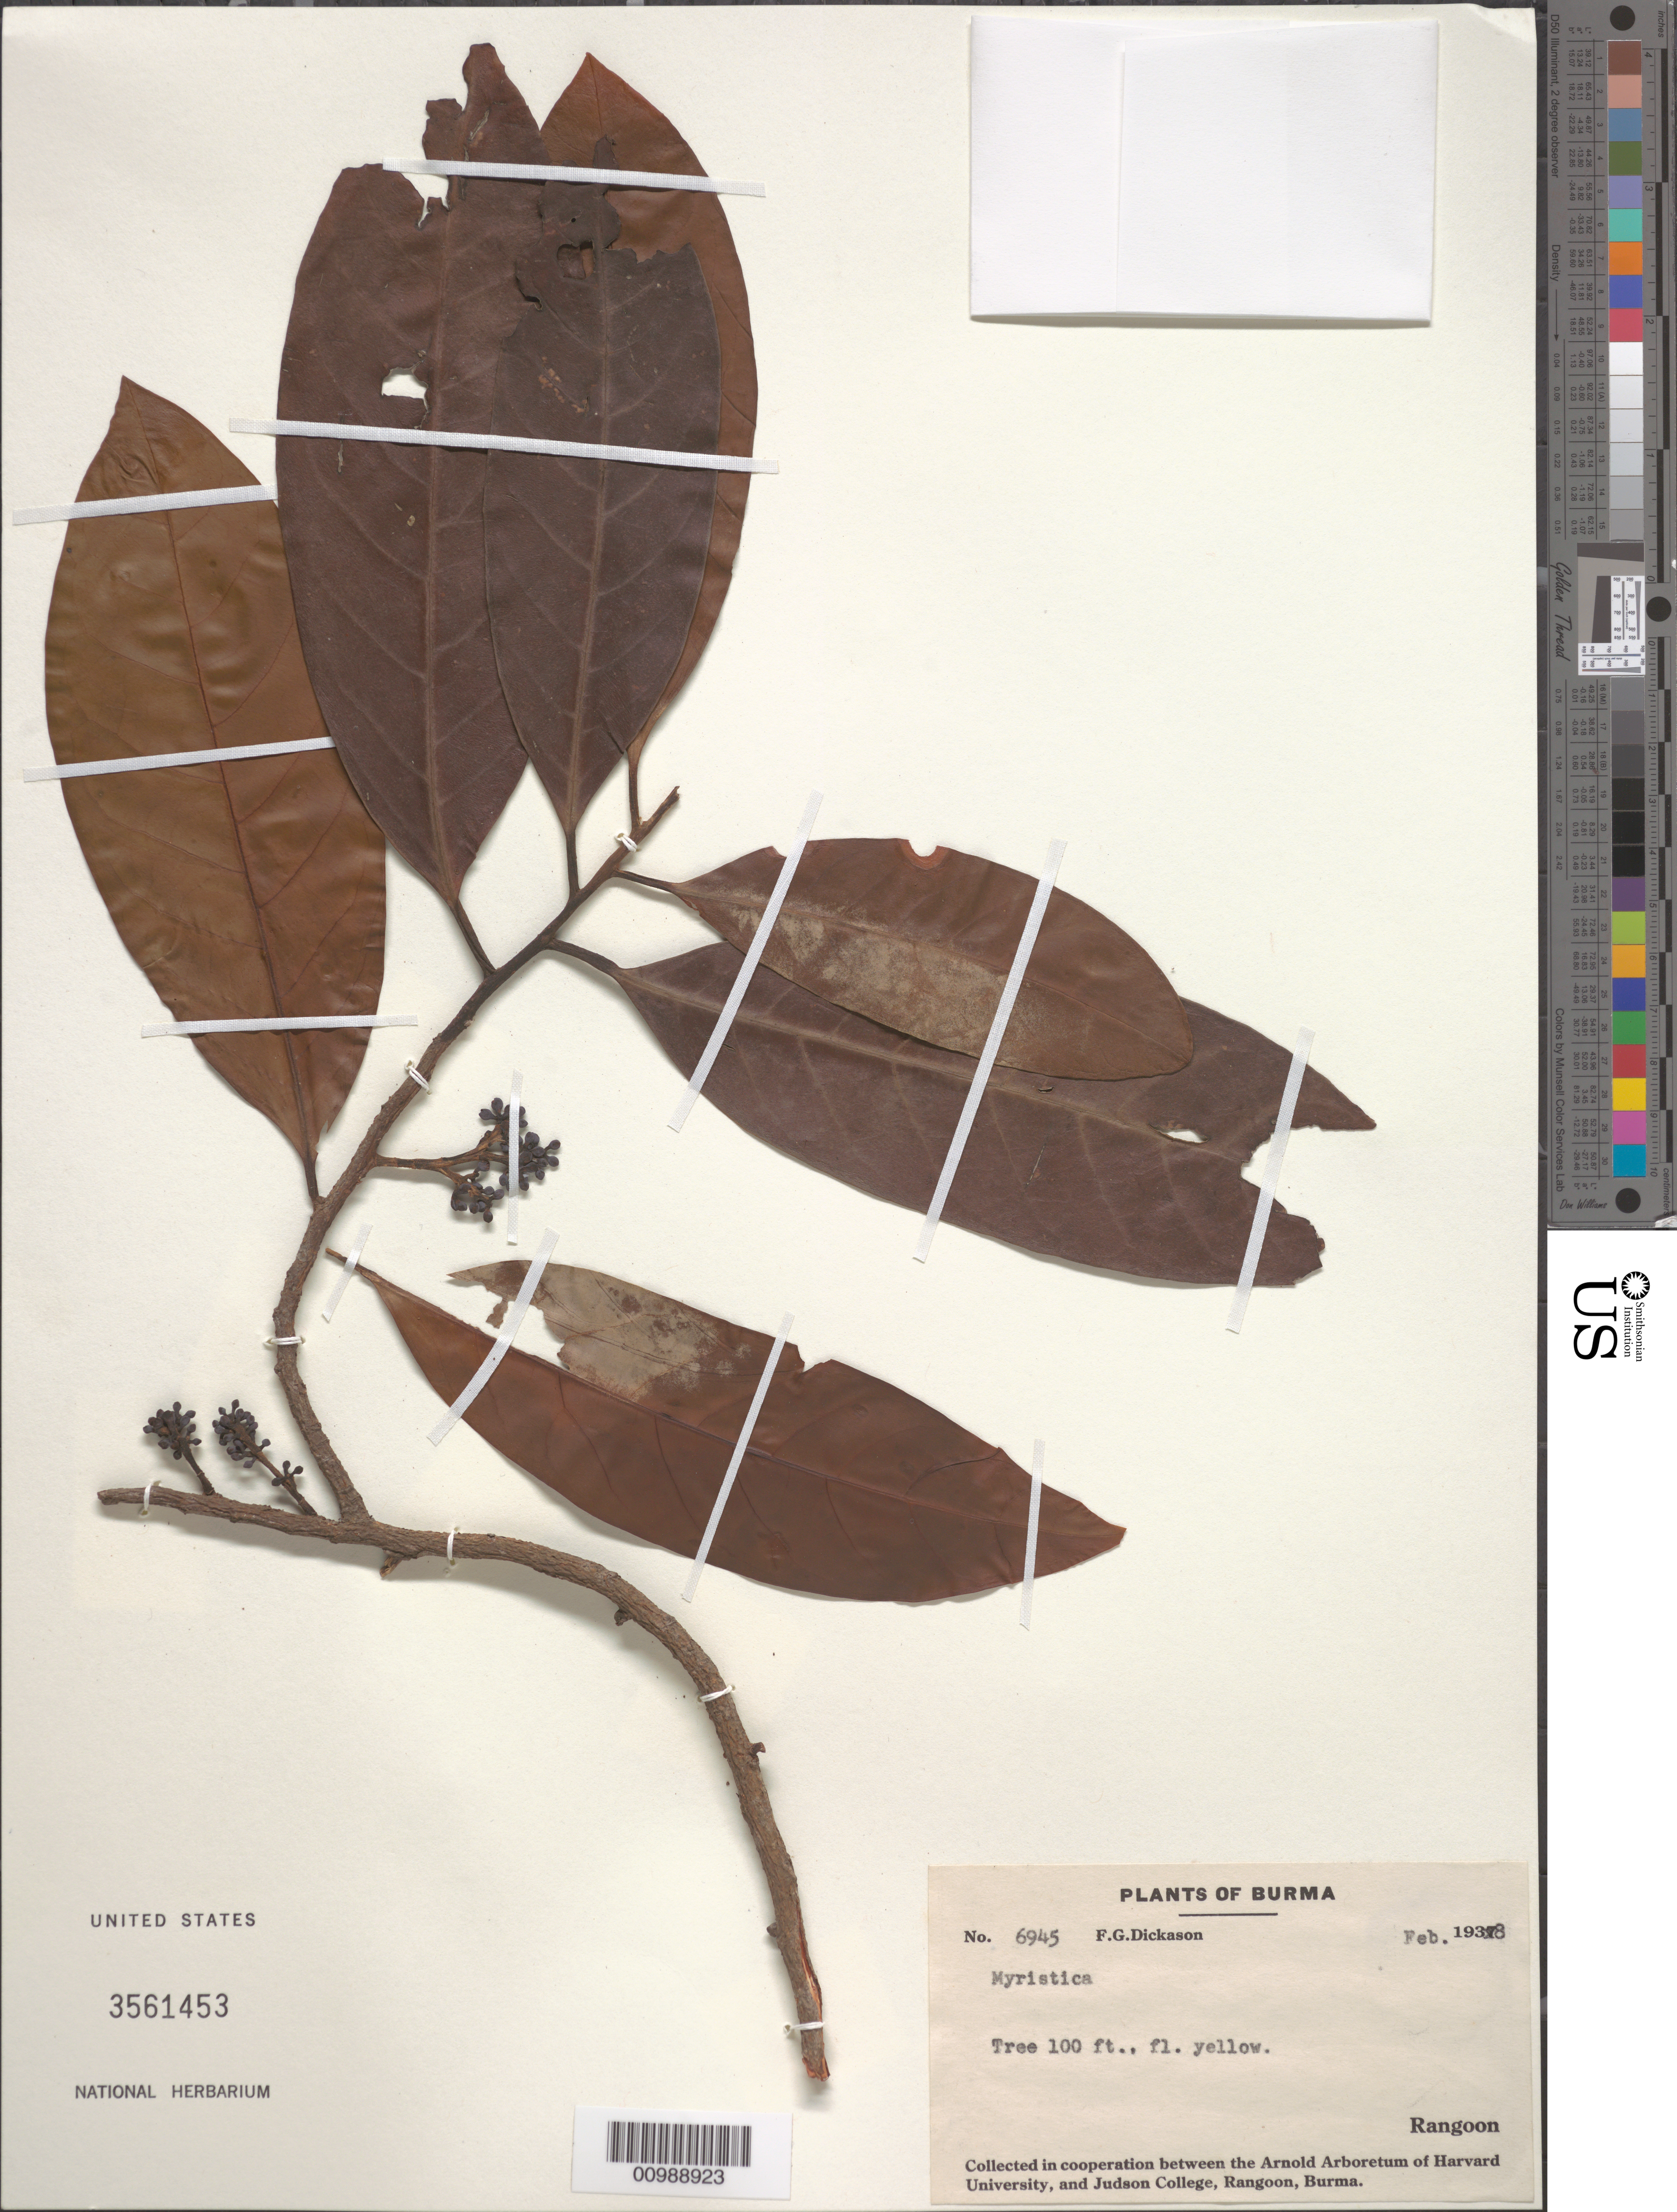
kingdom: Plantae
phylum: Tracheophyta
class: Magnoliopsida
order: Magnoliales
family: Myristicaceae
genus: Myristica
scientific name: Myristica sp.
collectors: F. Dickason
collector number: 6945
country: Myanmar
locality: Rangoon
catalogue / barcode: US 3561453